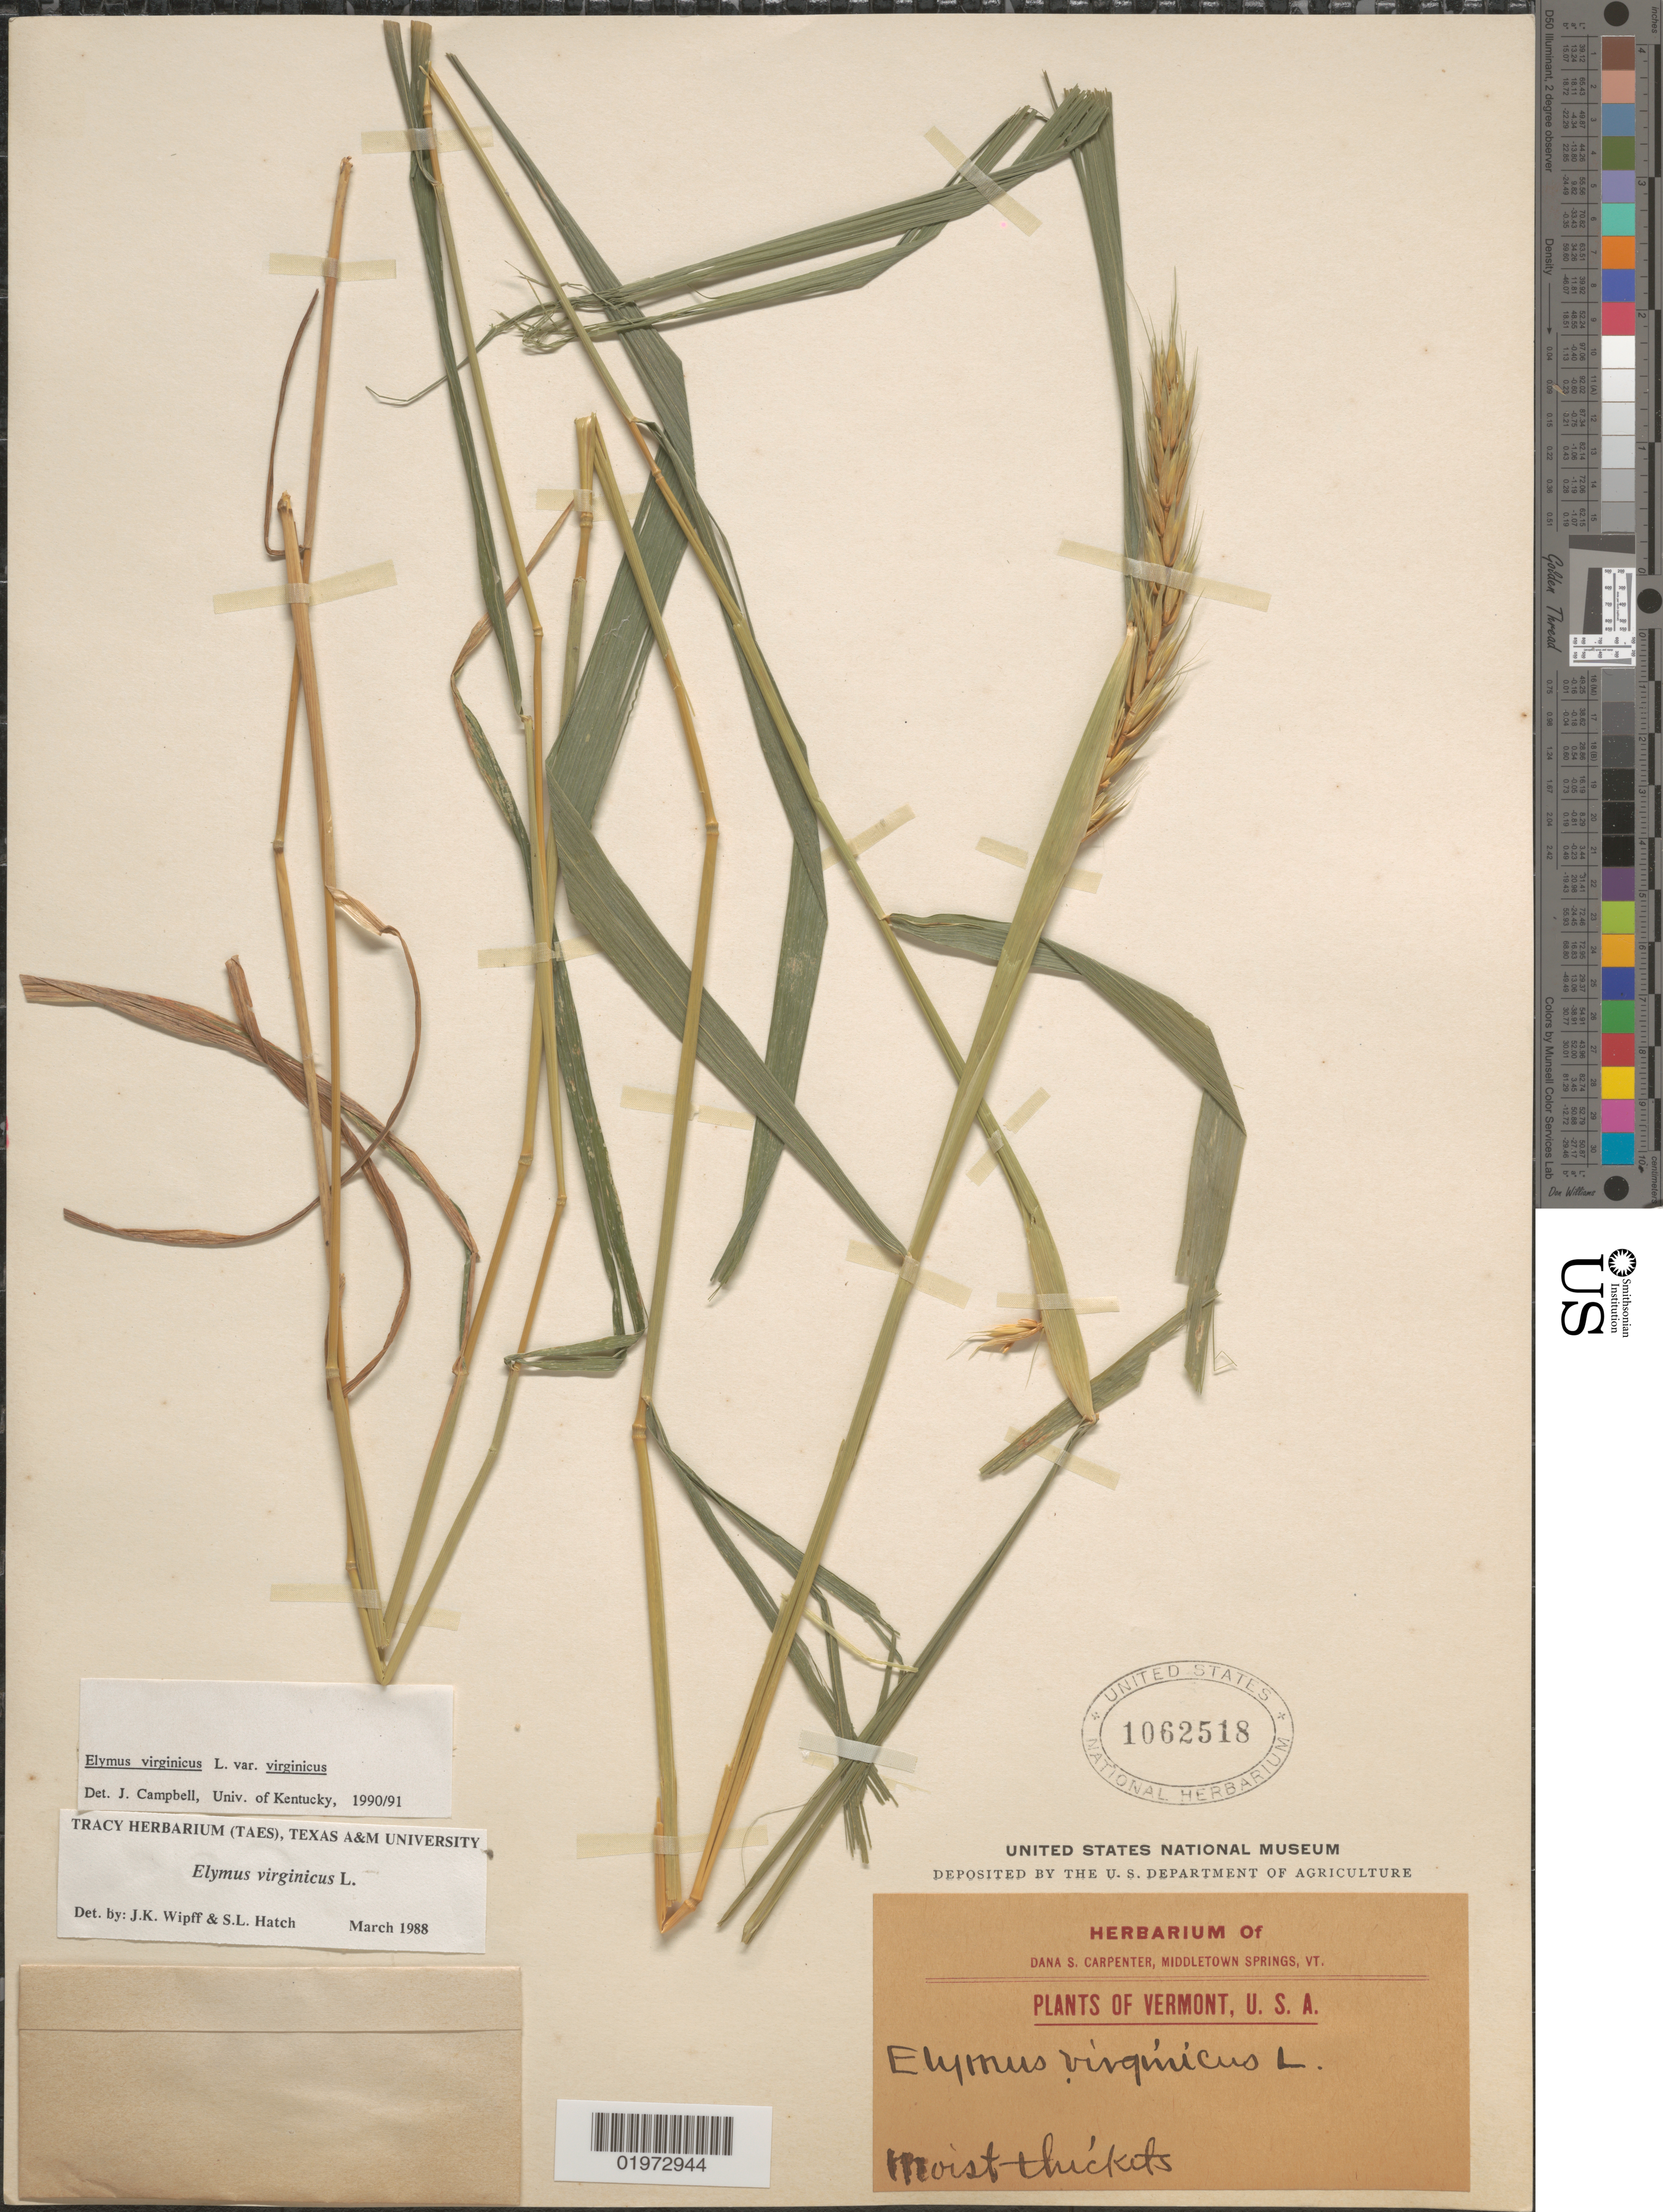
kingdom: Plantae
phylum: Tracheophyta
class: Liliopsida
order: Poales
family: Poaceae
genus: Elymus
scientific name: Elymus virginicus var. halophilus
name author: L.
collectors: ex herb. Dana S. Carpenter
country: United States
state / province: Vermont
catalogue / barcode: US 1062518